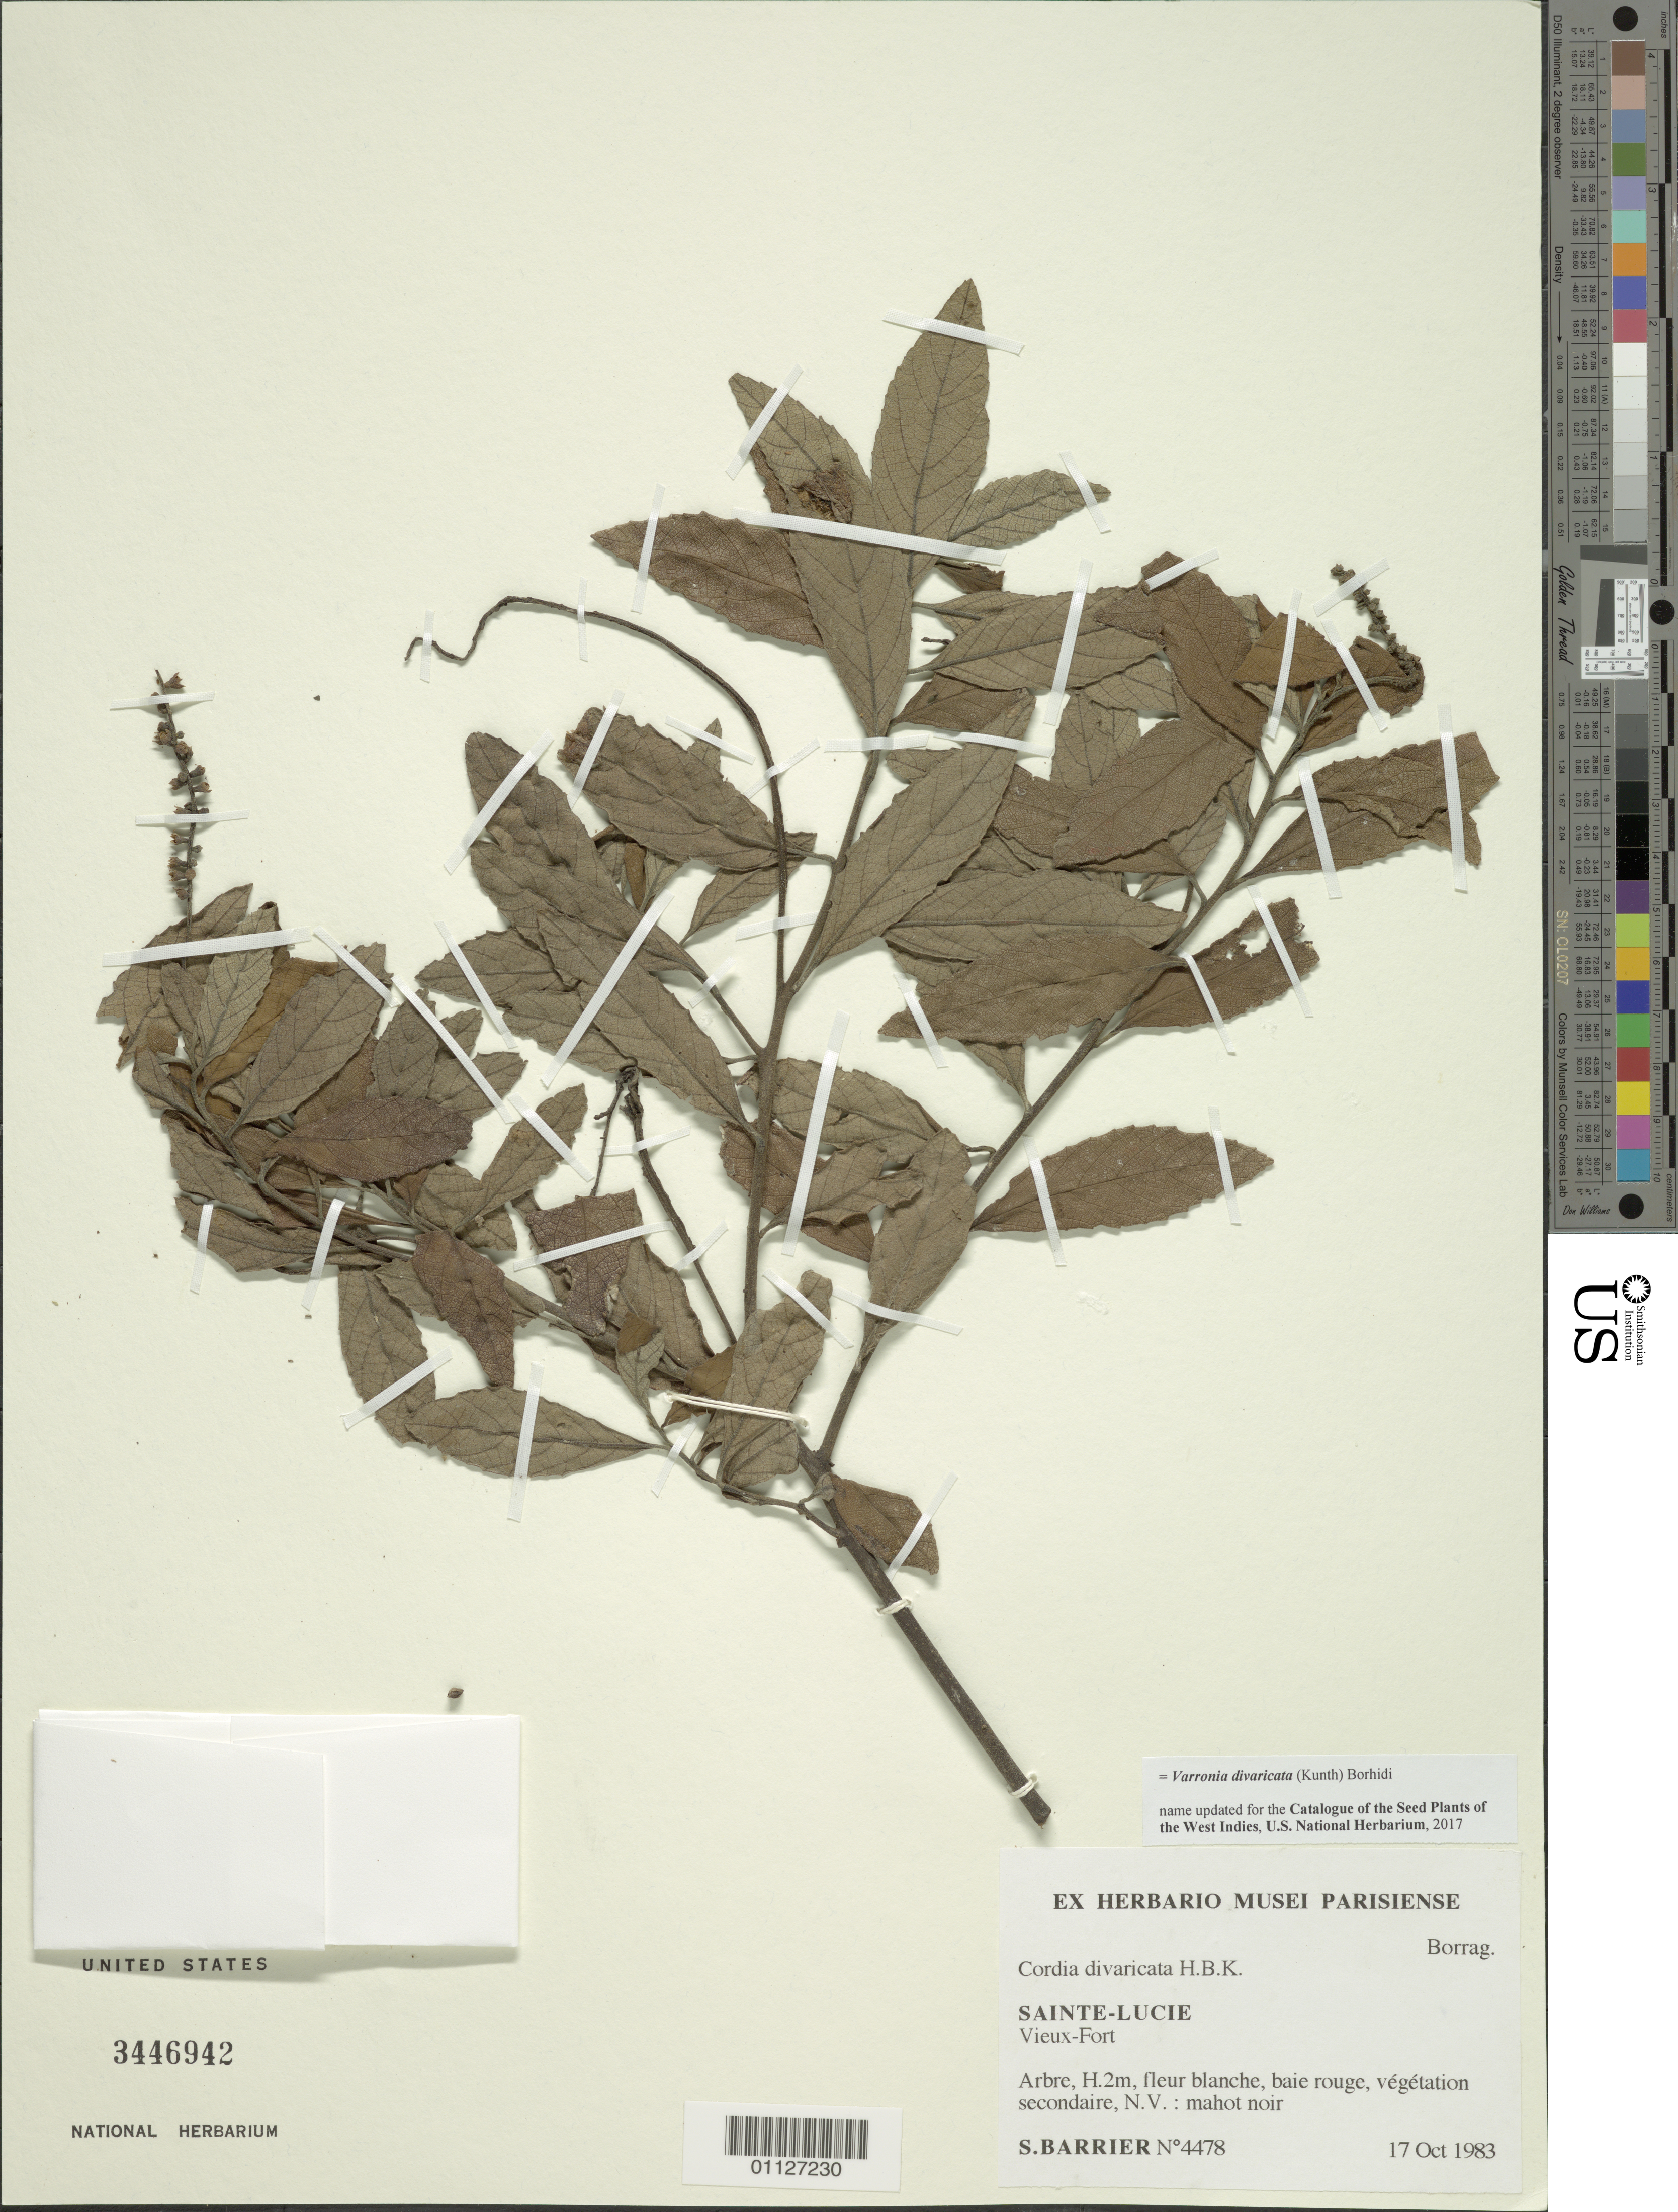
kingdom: Plantae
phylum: Tracheophyta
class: Magnoliopsida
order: Boraginales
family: Cordiaceae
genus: Varronia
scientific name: Varronia divaricata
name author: (Kunth) Borhidi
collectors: S. Barrier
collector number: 4478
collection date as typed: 17 Oct 1983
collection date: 1983-10-17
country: St. Lucia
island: St. Lucia I.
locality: Vieux-Fort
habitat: végétation secondaire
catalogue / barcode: US 3446942